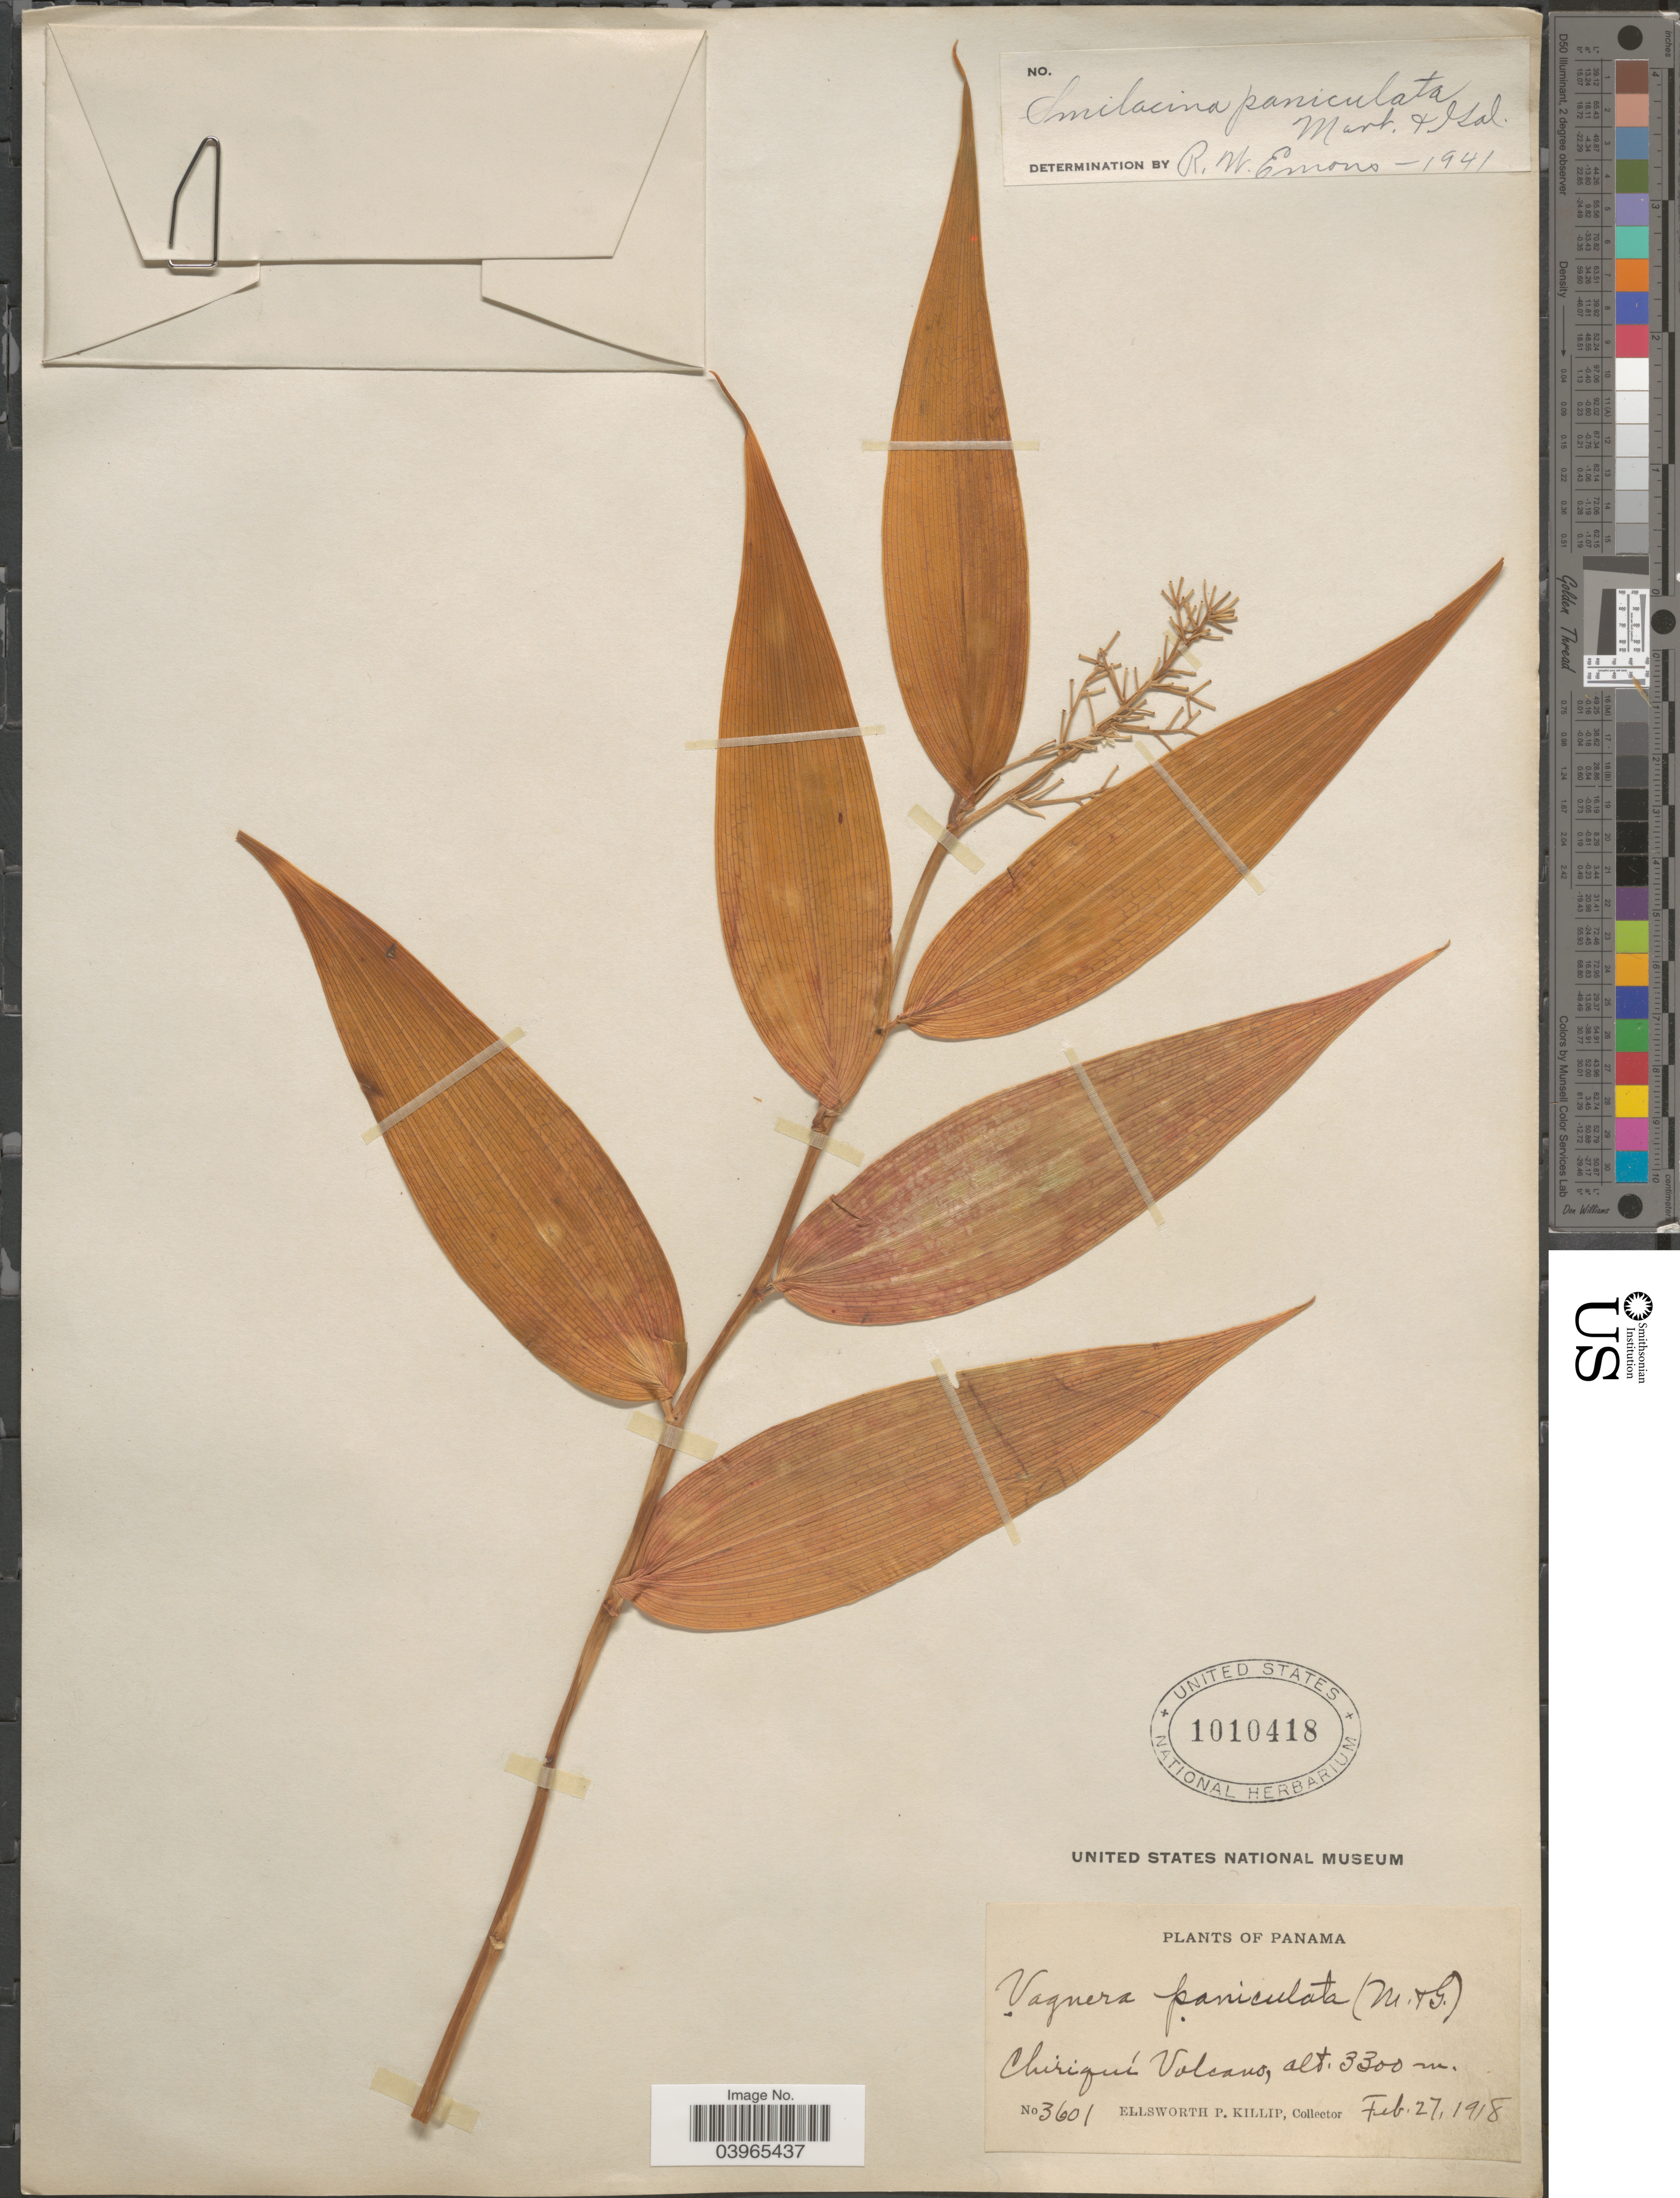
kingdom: Plantae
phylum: Tracheophyta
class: Liliopsida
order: Asparagales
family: Asparagaceae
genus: Maianthemum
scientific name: Maianthemum paniculatum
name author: (M. Martens & Galeotti) LaFrankie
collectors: E. P. Killip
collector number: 3601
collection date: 1918-02-27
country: Panama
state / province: Chiriqui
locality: Chiriquí Volcano.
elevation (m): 3300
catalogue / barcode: US 1010418